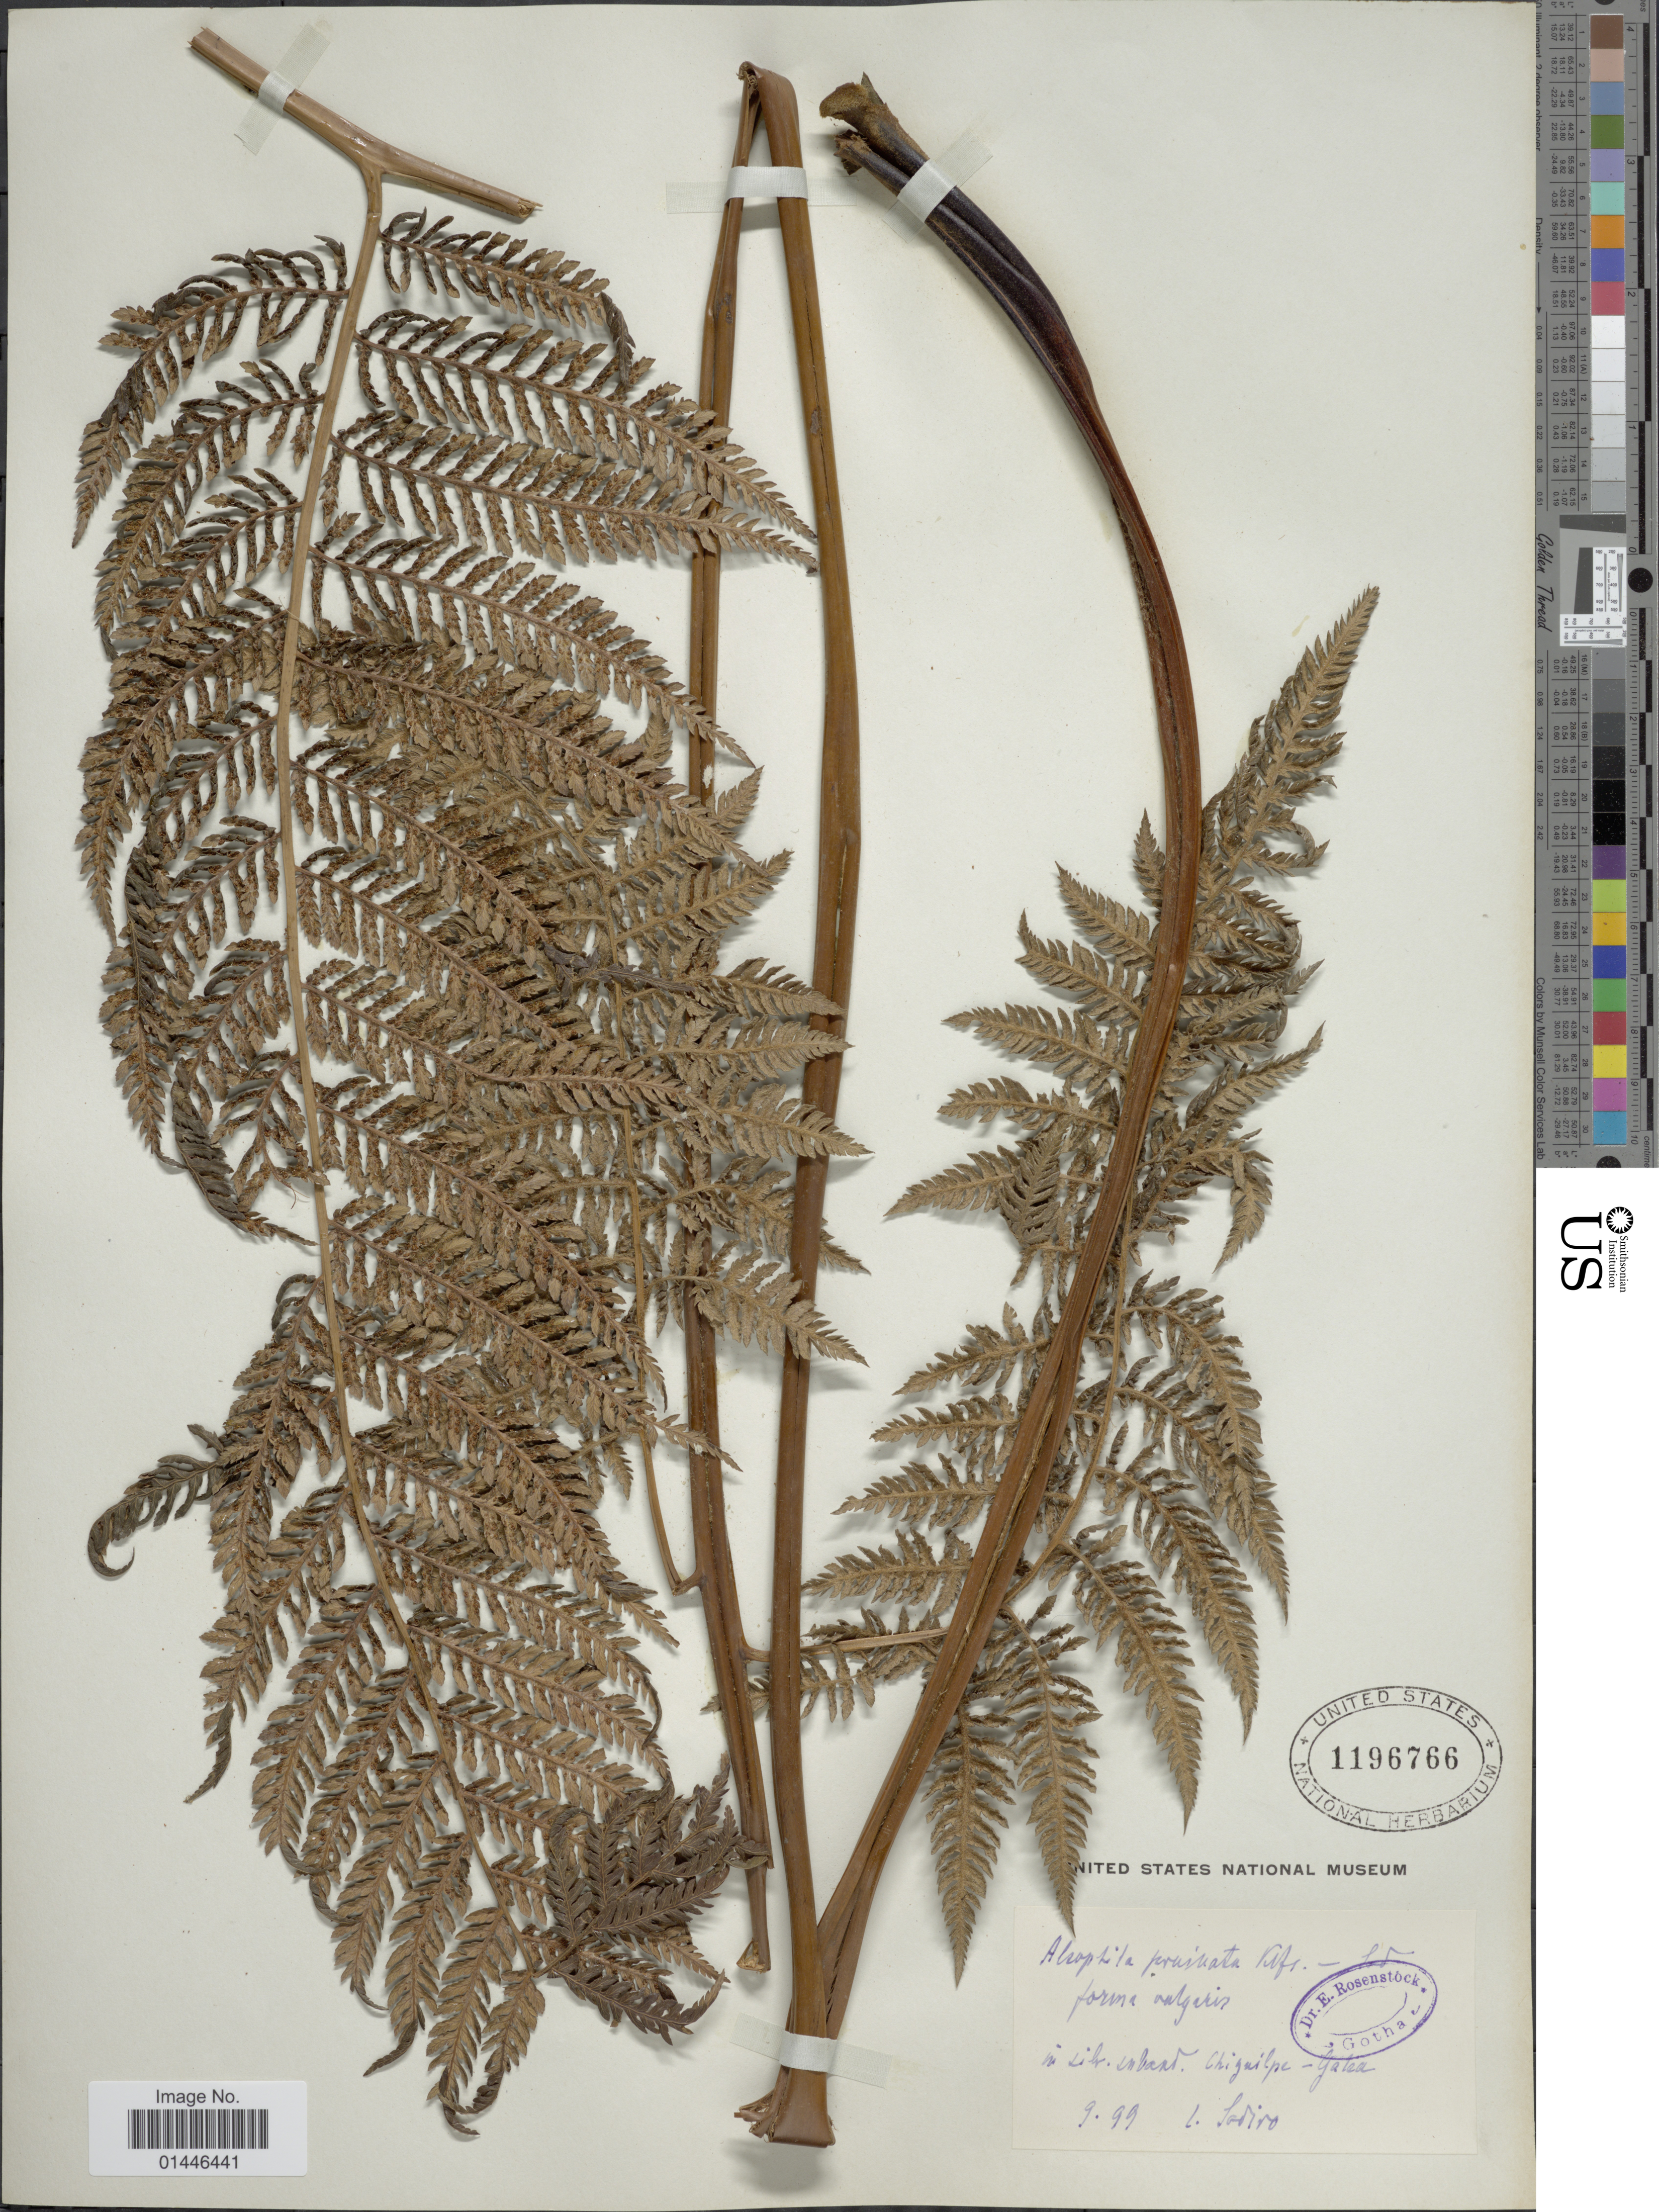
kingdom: Plantae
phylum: Tracheophyta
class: Polypodiopsida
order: Cyatheales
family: Dicksoniaceae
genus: Lophosoria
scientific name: Lophosoria quadripinnata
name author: (J.F. Gmel.) C. Chr.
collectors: L. Sodiro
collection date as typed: Transcribed d/m/y: /9/99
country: Ecuador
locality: Chiguilpe - Galea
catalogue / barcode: US 1196766